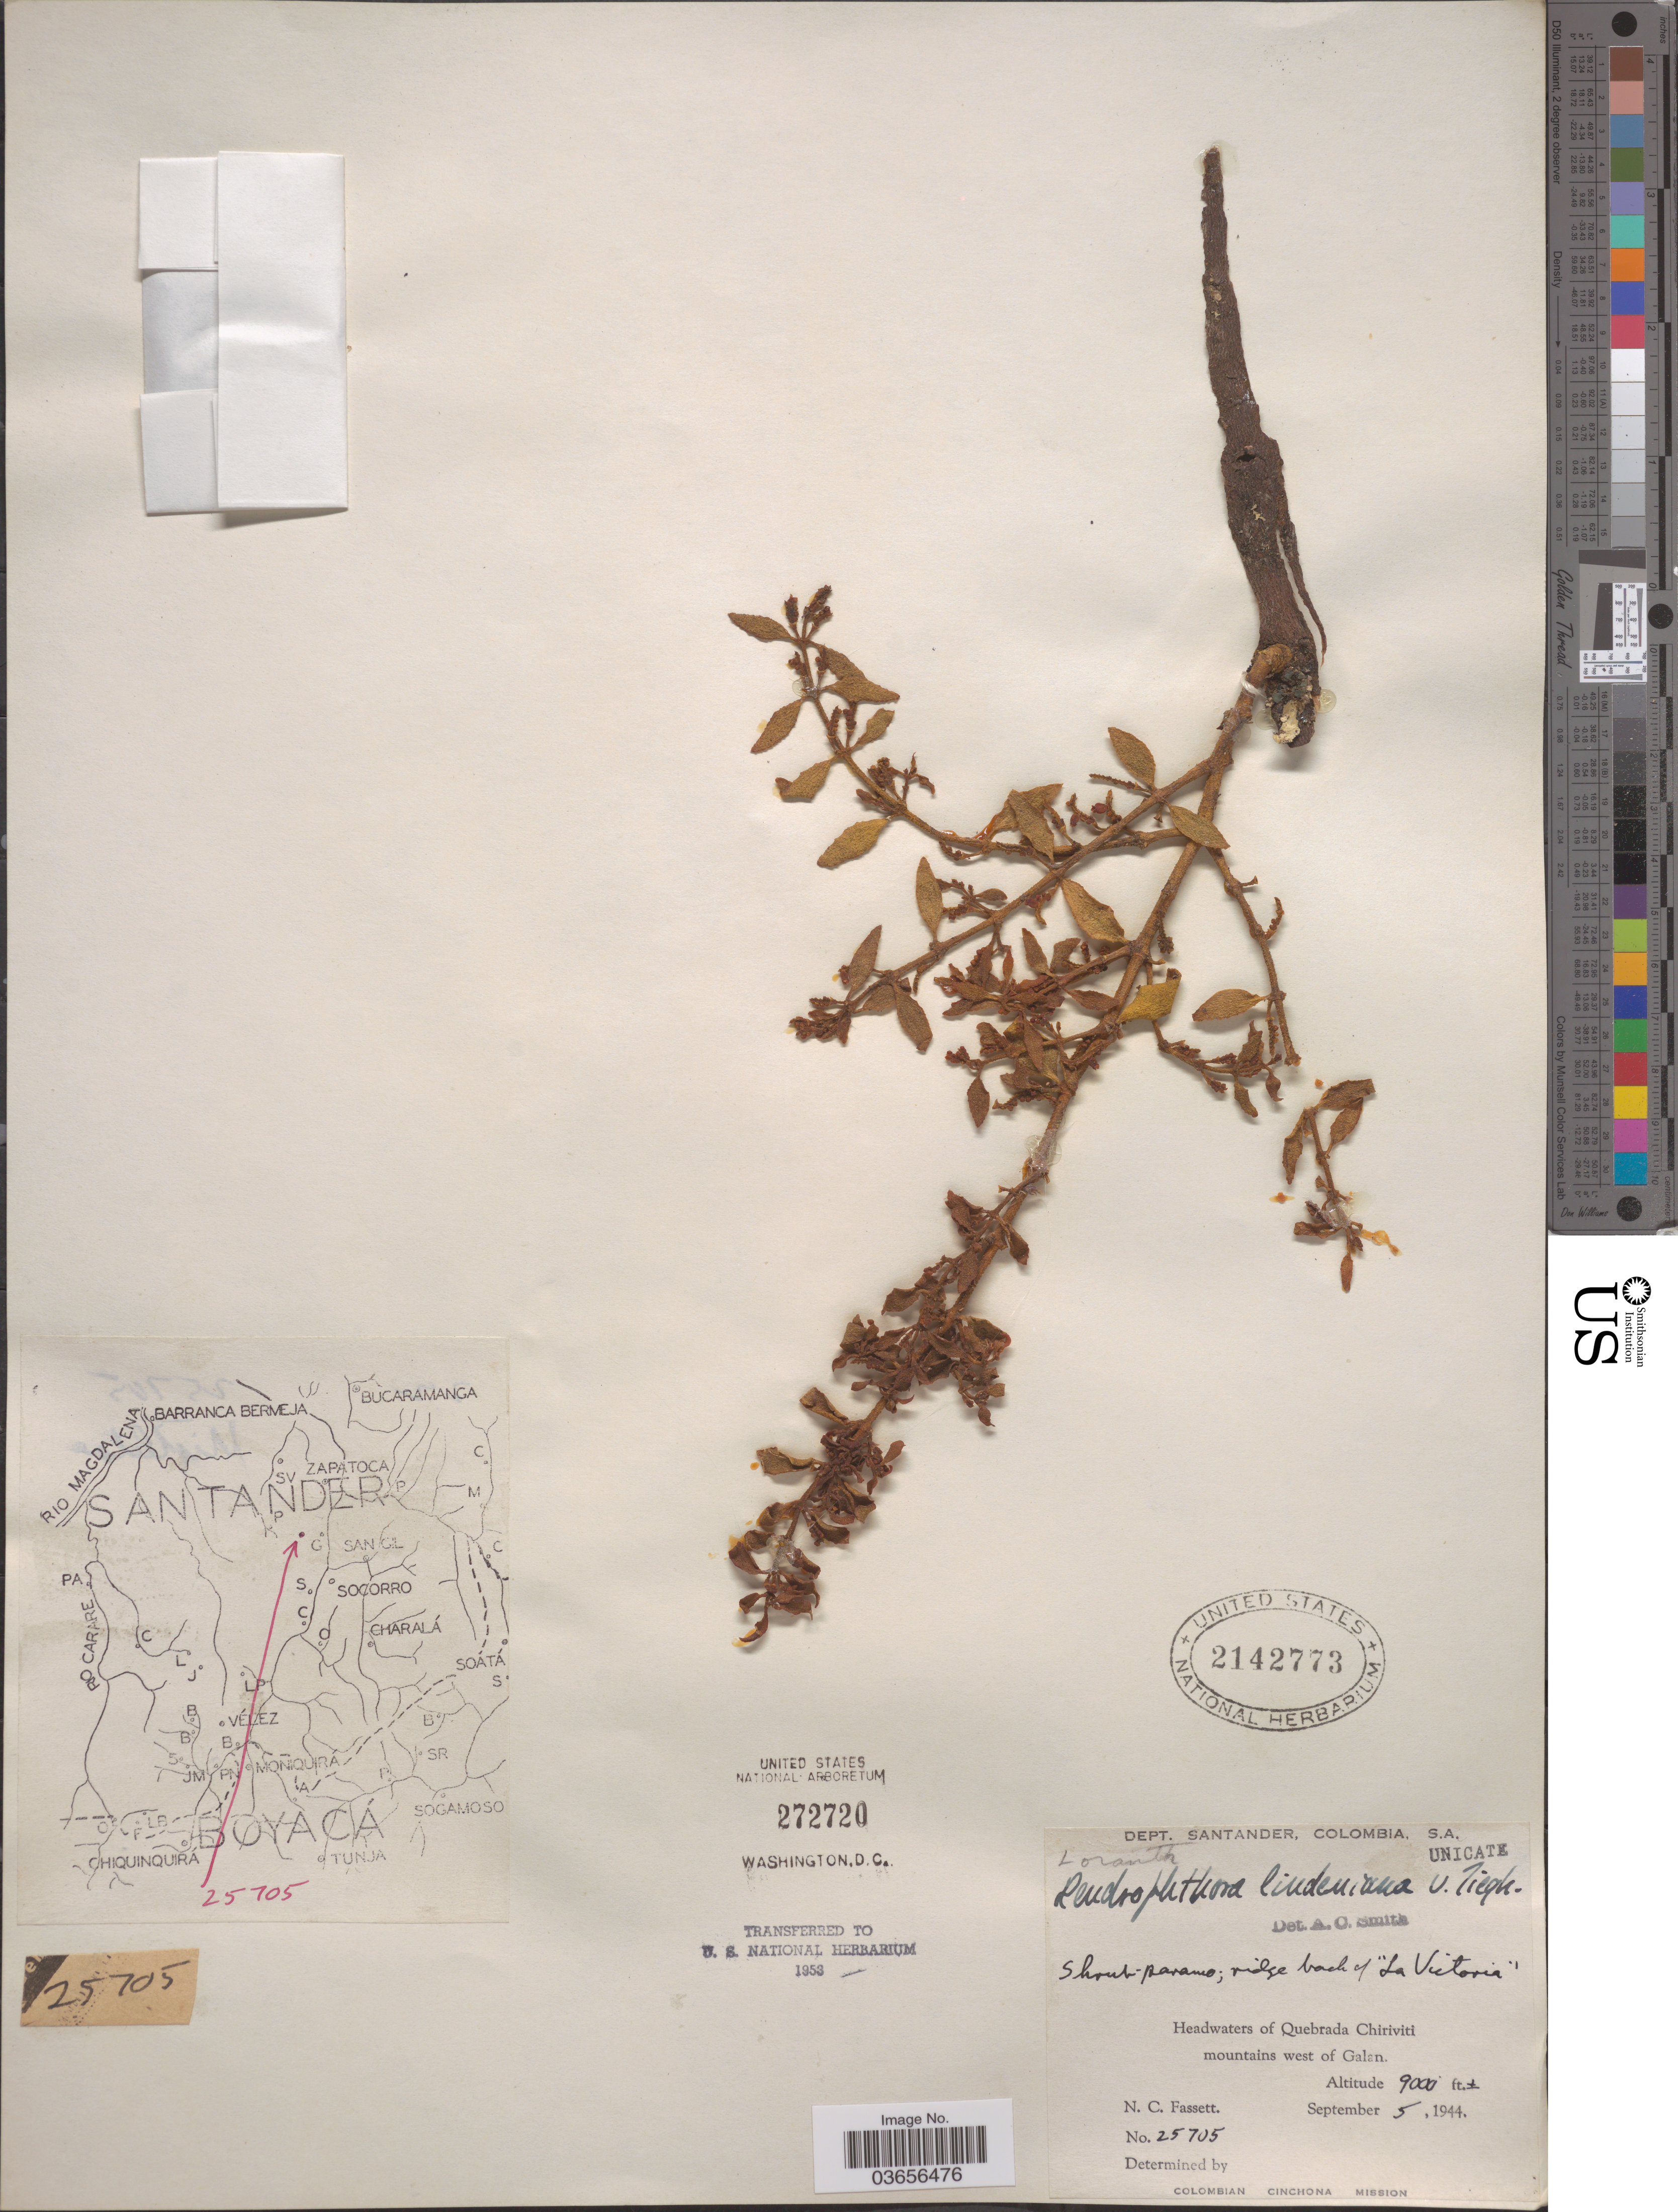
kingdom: Plantae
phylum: Tracheophyta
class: Magnoliopsida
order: Santalales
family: Viscaceae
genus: Dendrophthora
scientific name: Dendrophthora lindeniana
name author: Tiegh.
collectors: N. C. Fassett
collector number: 25705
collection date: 1944-09-05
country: Colombia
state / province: Santander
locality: Dept. Santander. Ridge back of "La Victoria". Headwaters of Quebrada Chiriviti mountains west of Galan.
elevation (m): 2743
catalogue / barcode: US 2142773